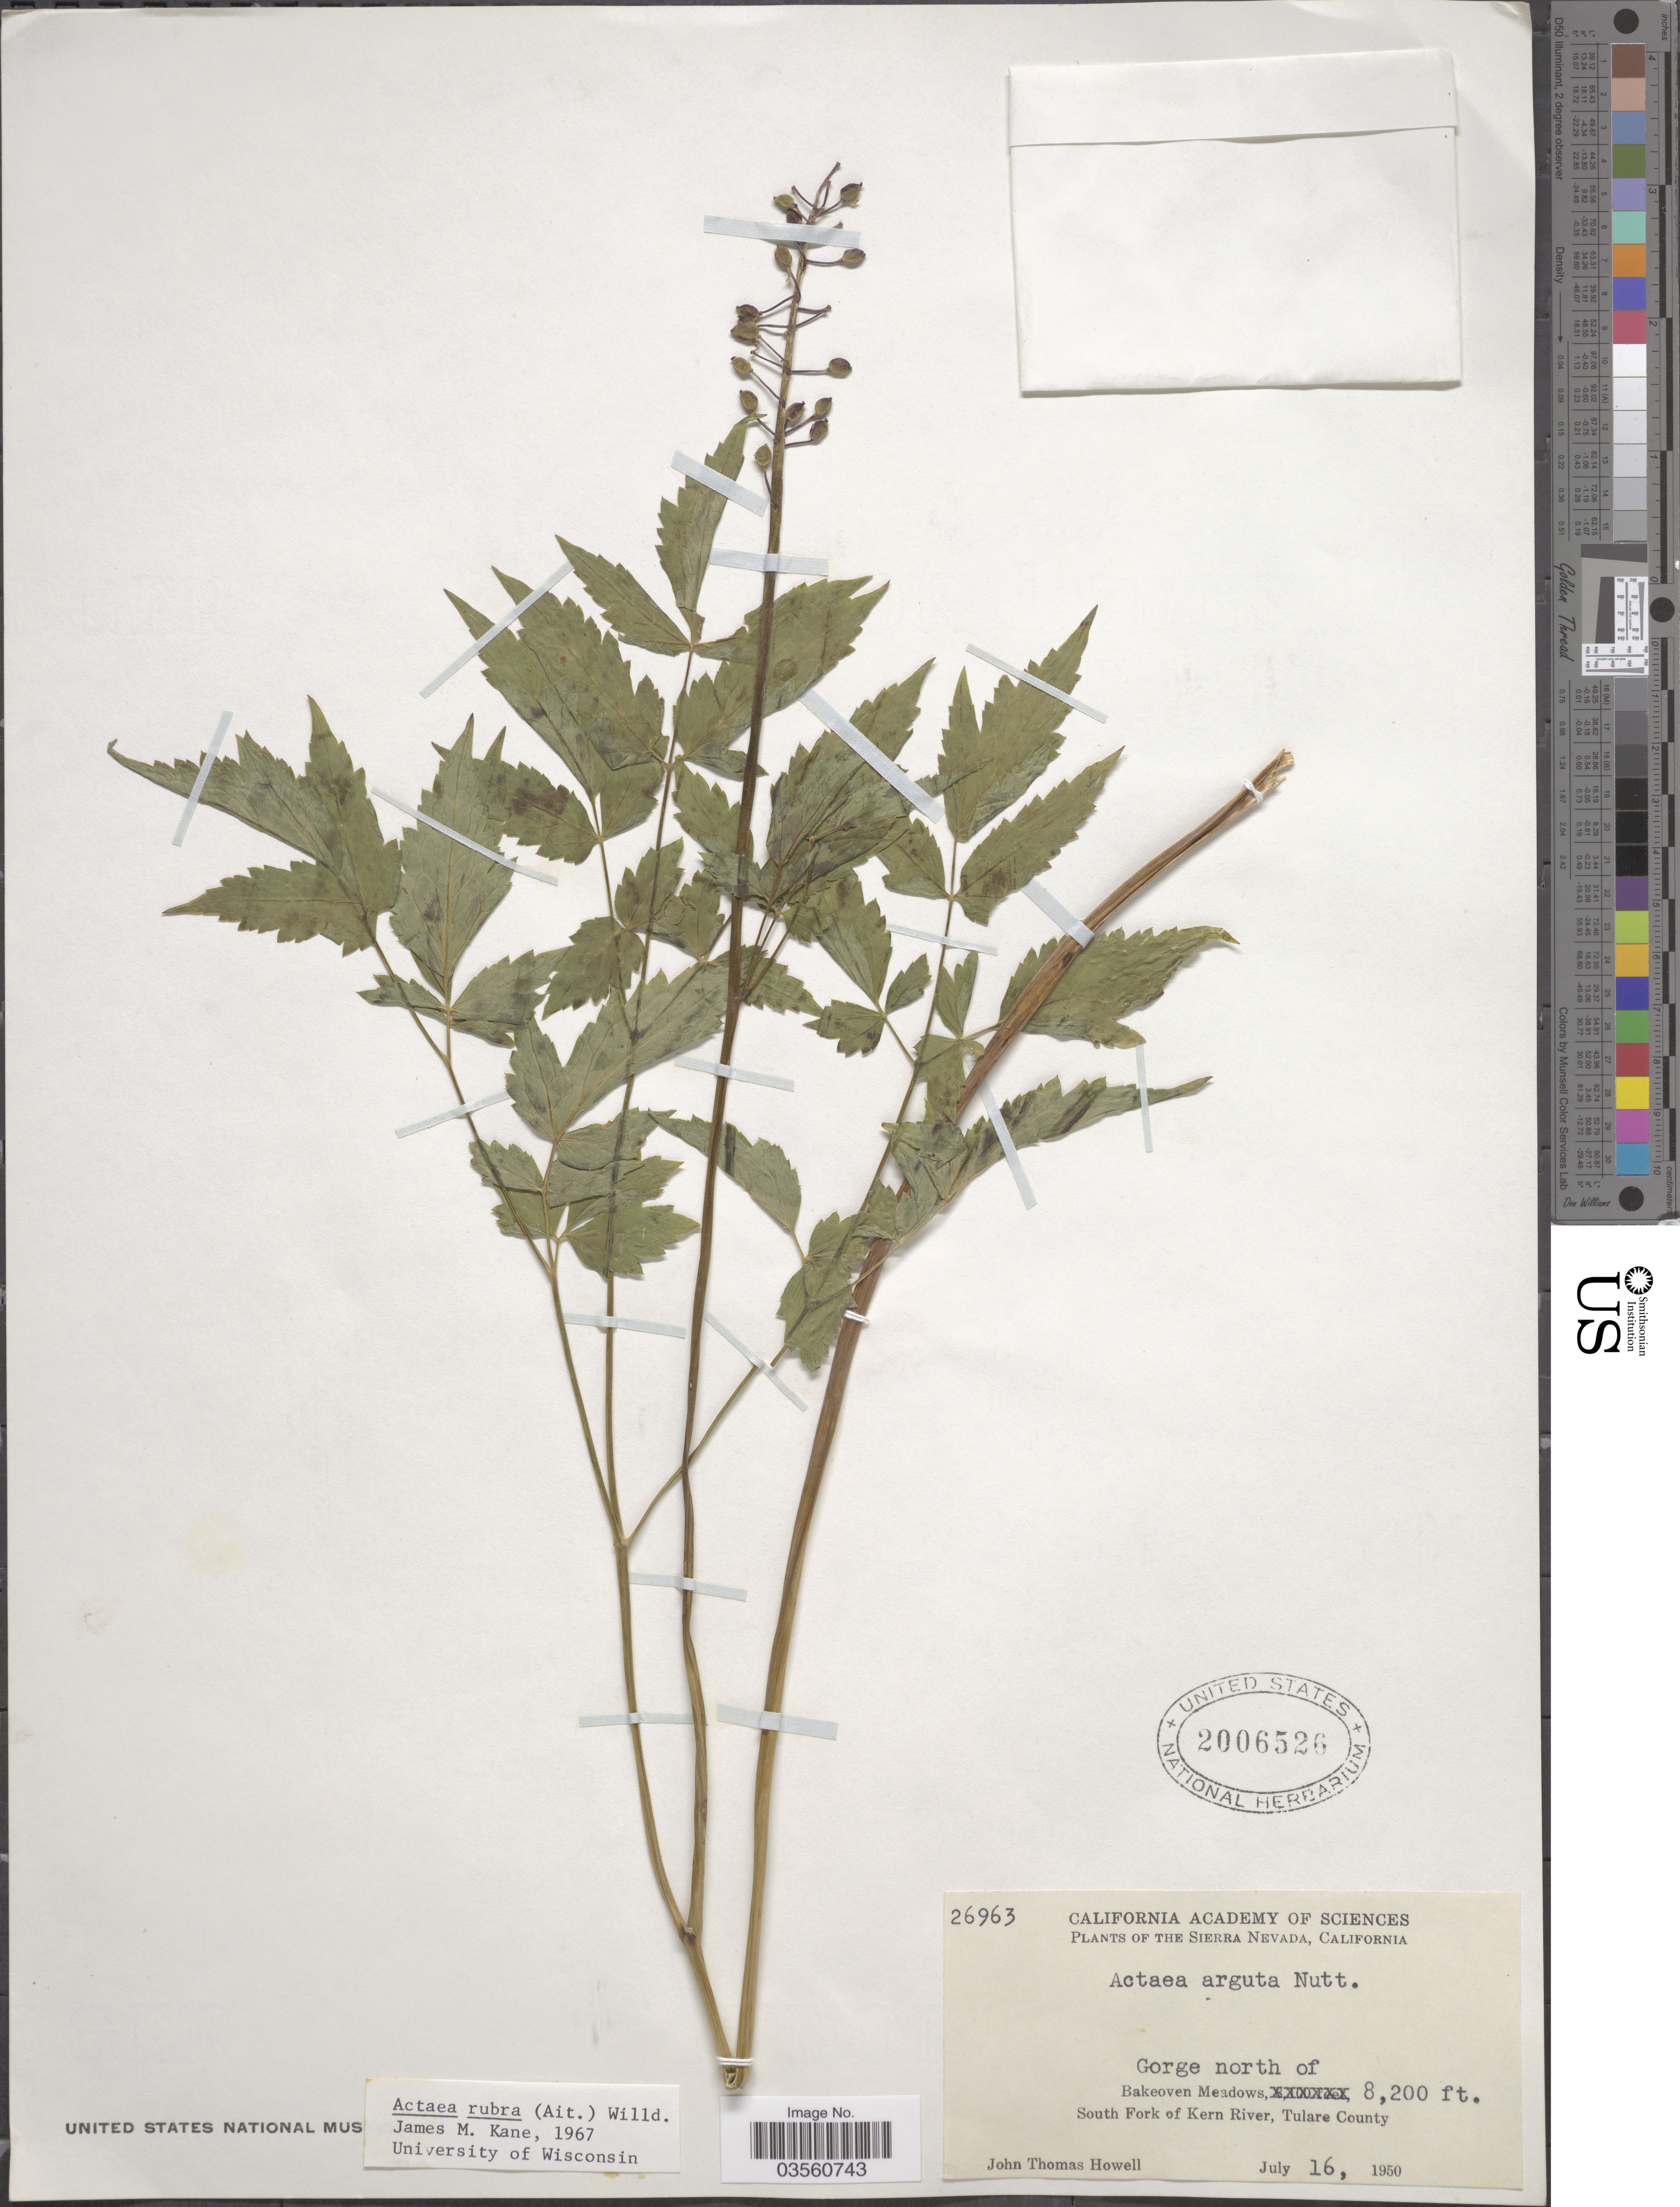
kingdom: Plantae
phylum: Tracheophyta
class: Magnoliopsida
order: Ranunculales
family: Ranunculaceae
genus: Actaea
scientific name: Actaea rubra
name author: (Aiton) Willd.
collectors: J. T. Howell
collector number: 26963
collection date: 1950-07-16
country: United States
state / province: California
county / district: Tulare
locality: Sierra Nevada. Gorge north of Bakeoven Meadows, South Fork of Kern River, Tulare County.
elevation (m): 2499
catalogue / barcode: US 2006526